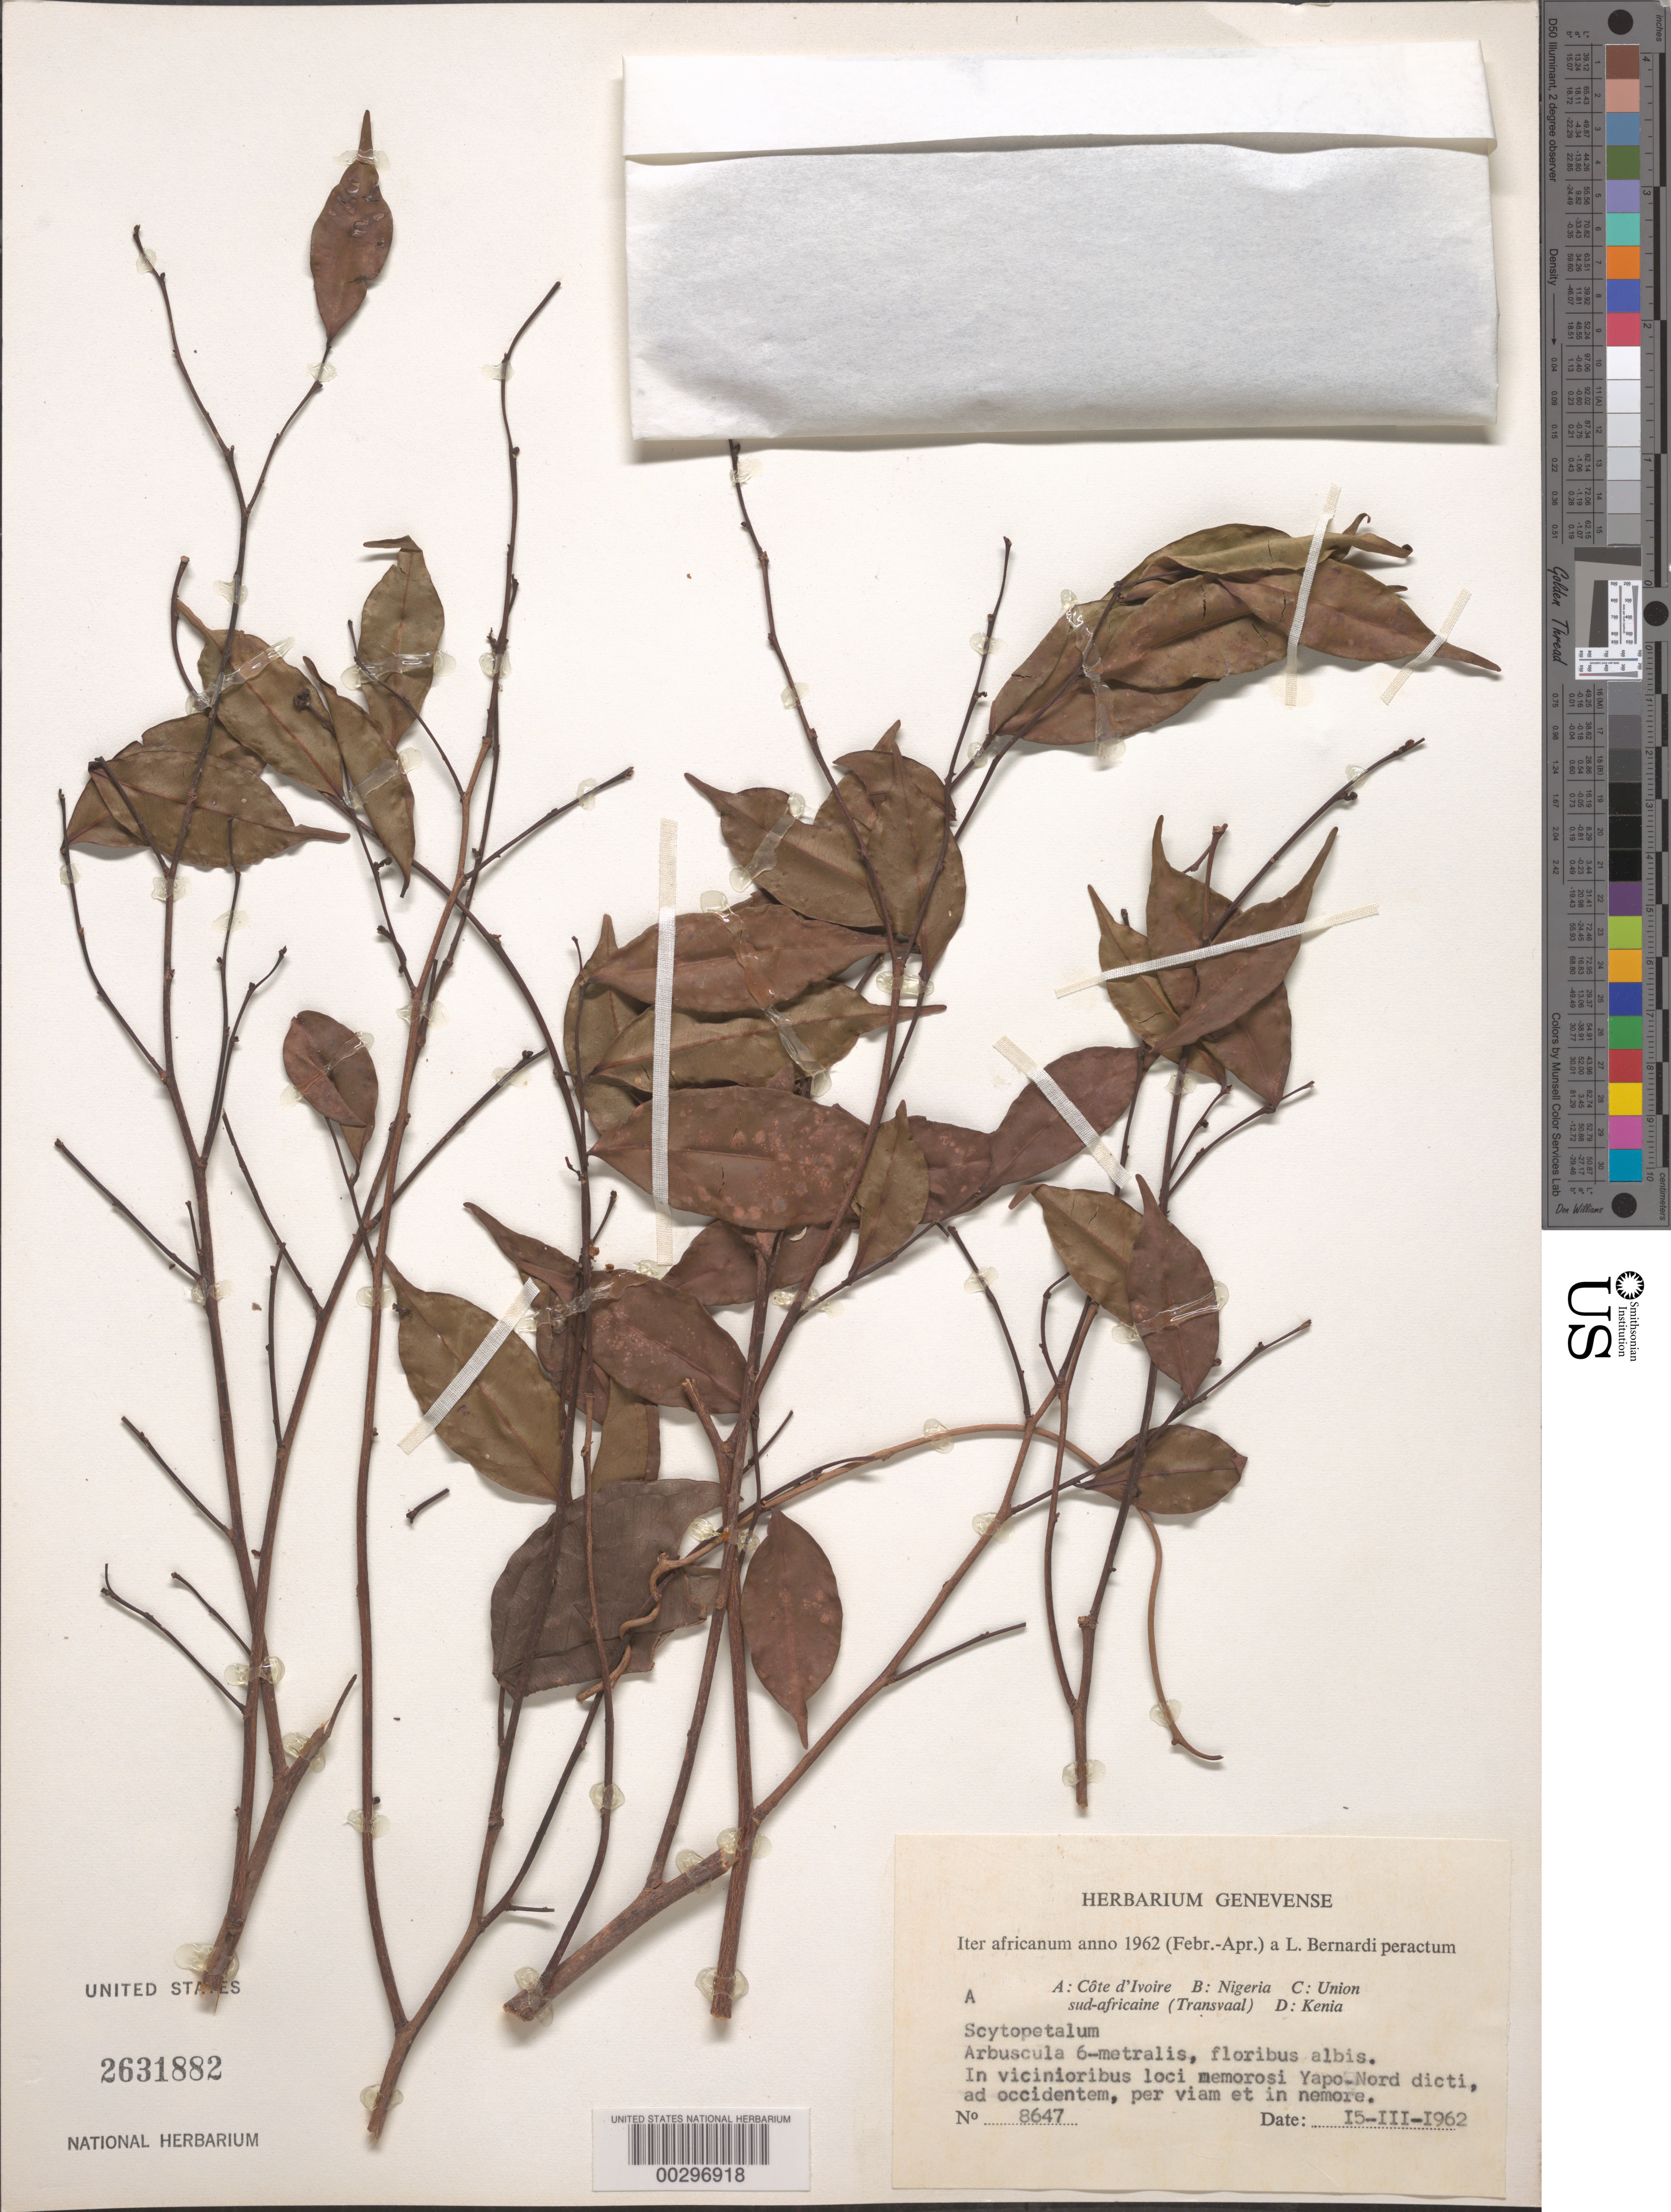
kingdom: Plantae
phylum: Tracheophyta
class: Magnoliopsida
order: Ericales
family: Lecythidaceae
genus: Scytopetalum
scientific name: Scytopetalum sp.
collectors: L. Bernardi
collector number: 8647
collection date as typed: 15 Mar 1962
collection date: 1962-03-15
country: Ivory Coast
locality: Yapo nord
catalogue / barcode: US 2631882